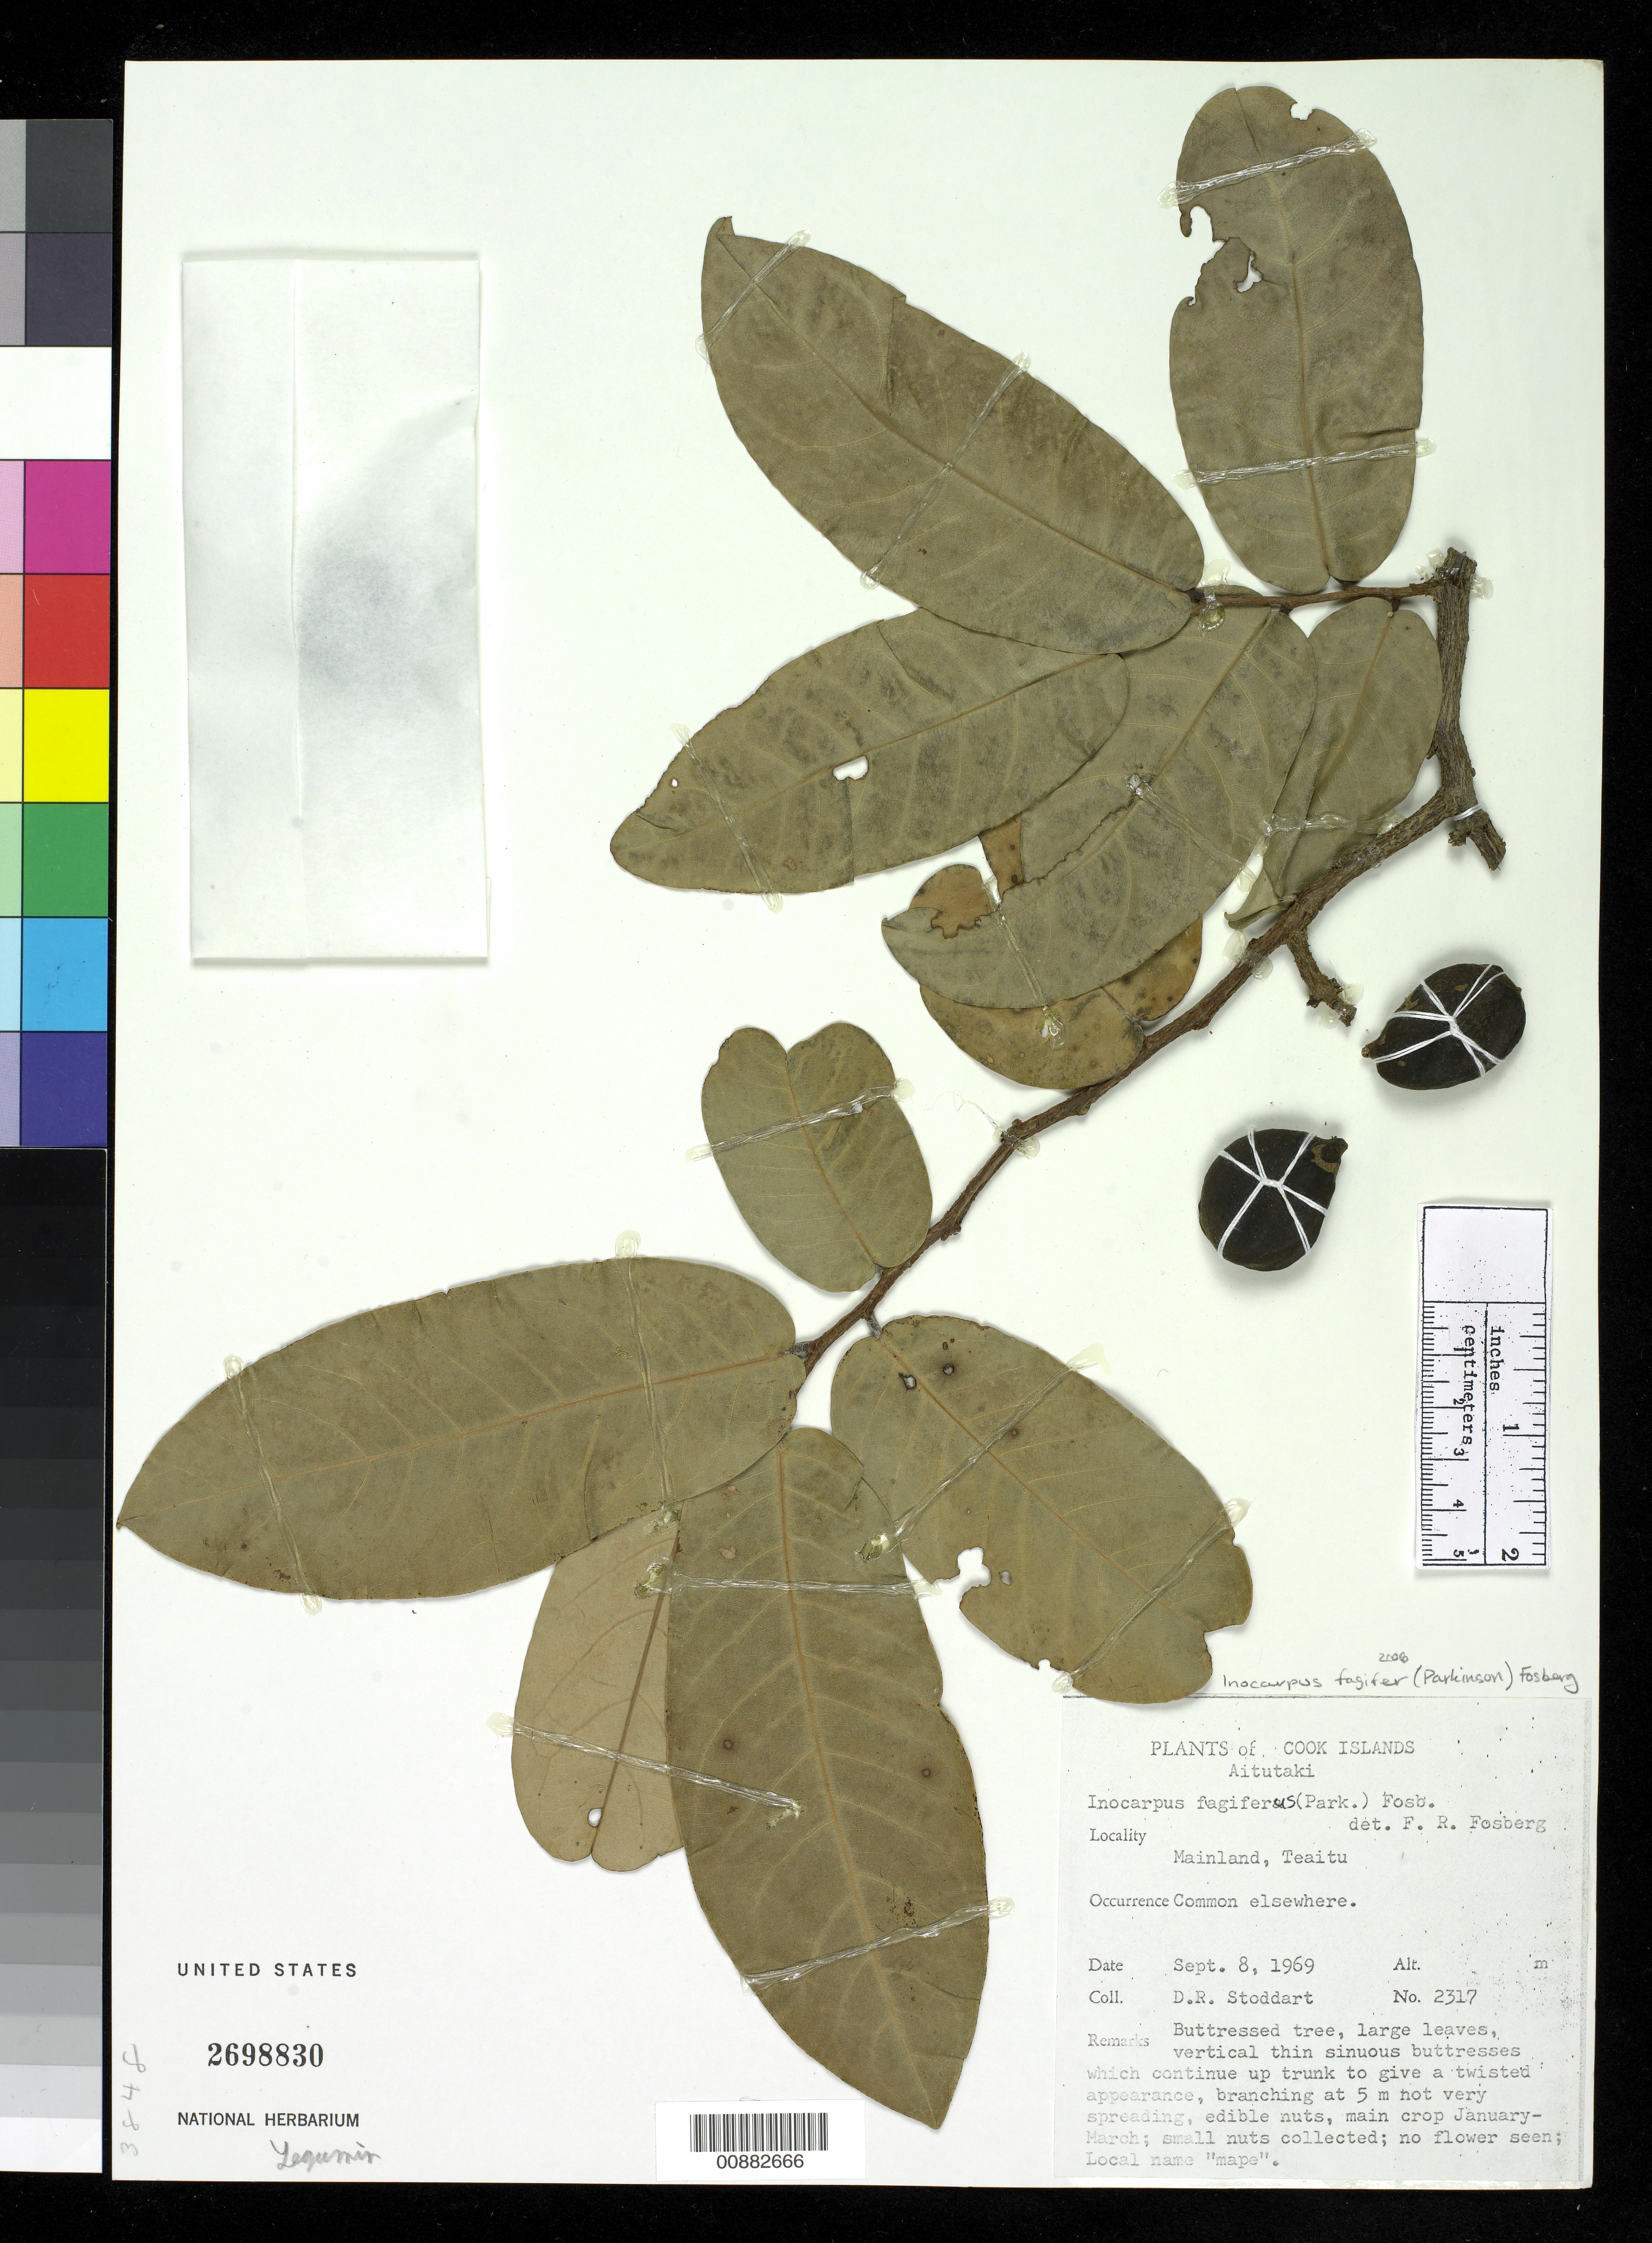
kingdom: Plantae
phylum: Tracheophyta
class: Magnoliopsida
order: Fabales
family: Fabaceae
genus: Inocarpus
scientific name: Inocarpus fagifer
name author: (Parkinson) Fosberg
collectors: D. R. Stoddart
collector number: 2317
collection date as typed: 08 Sep 1969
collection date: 1969-09-08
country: Cook Islands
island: Aitutaki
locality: Mainland, Teaitu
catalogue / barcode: US 2698830